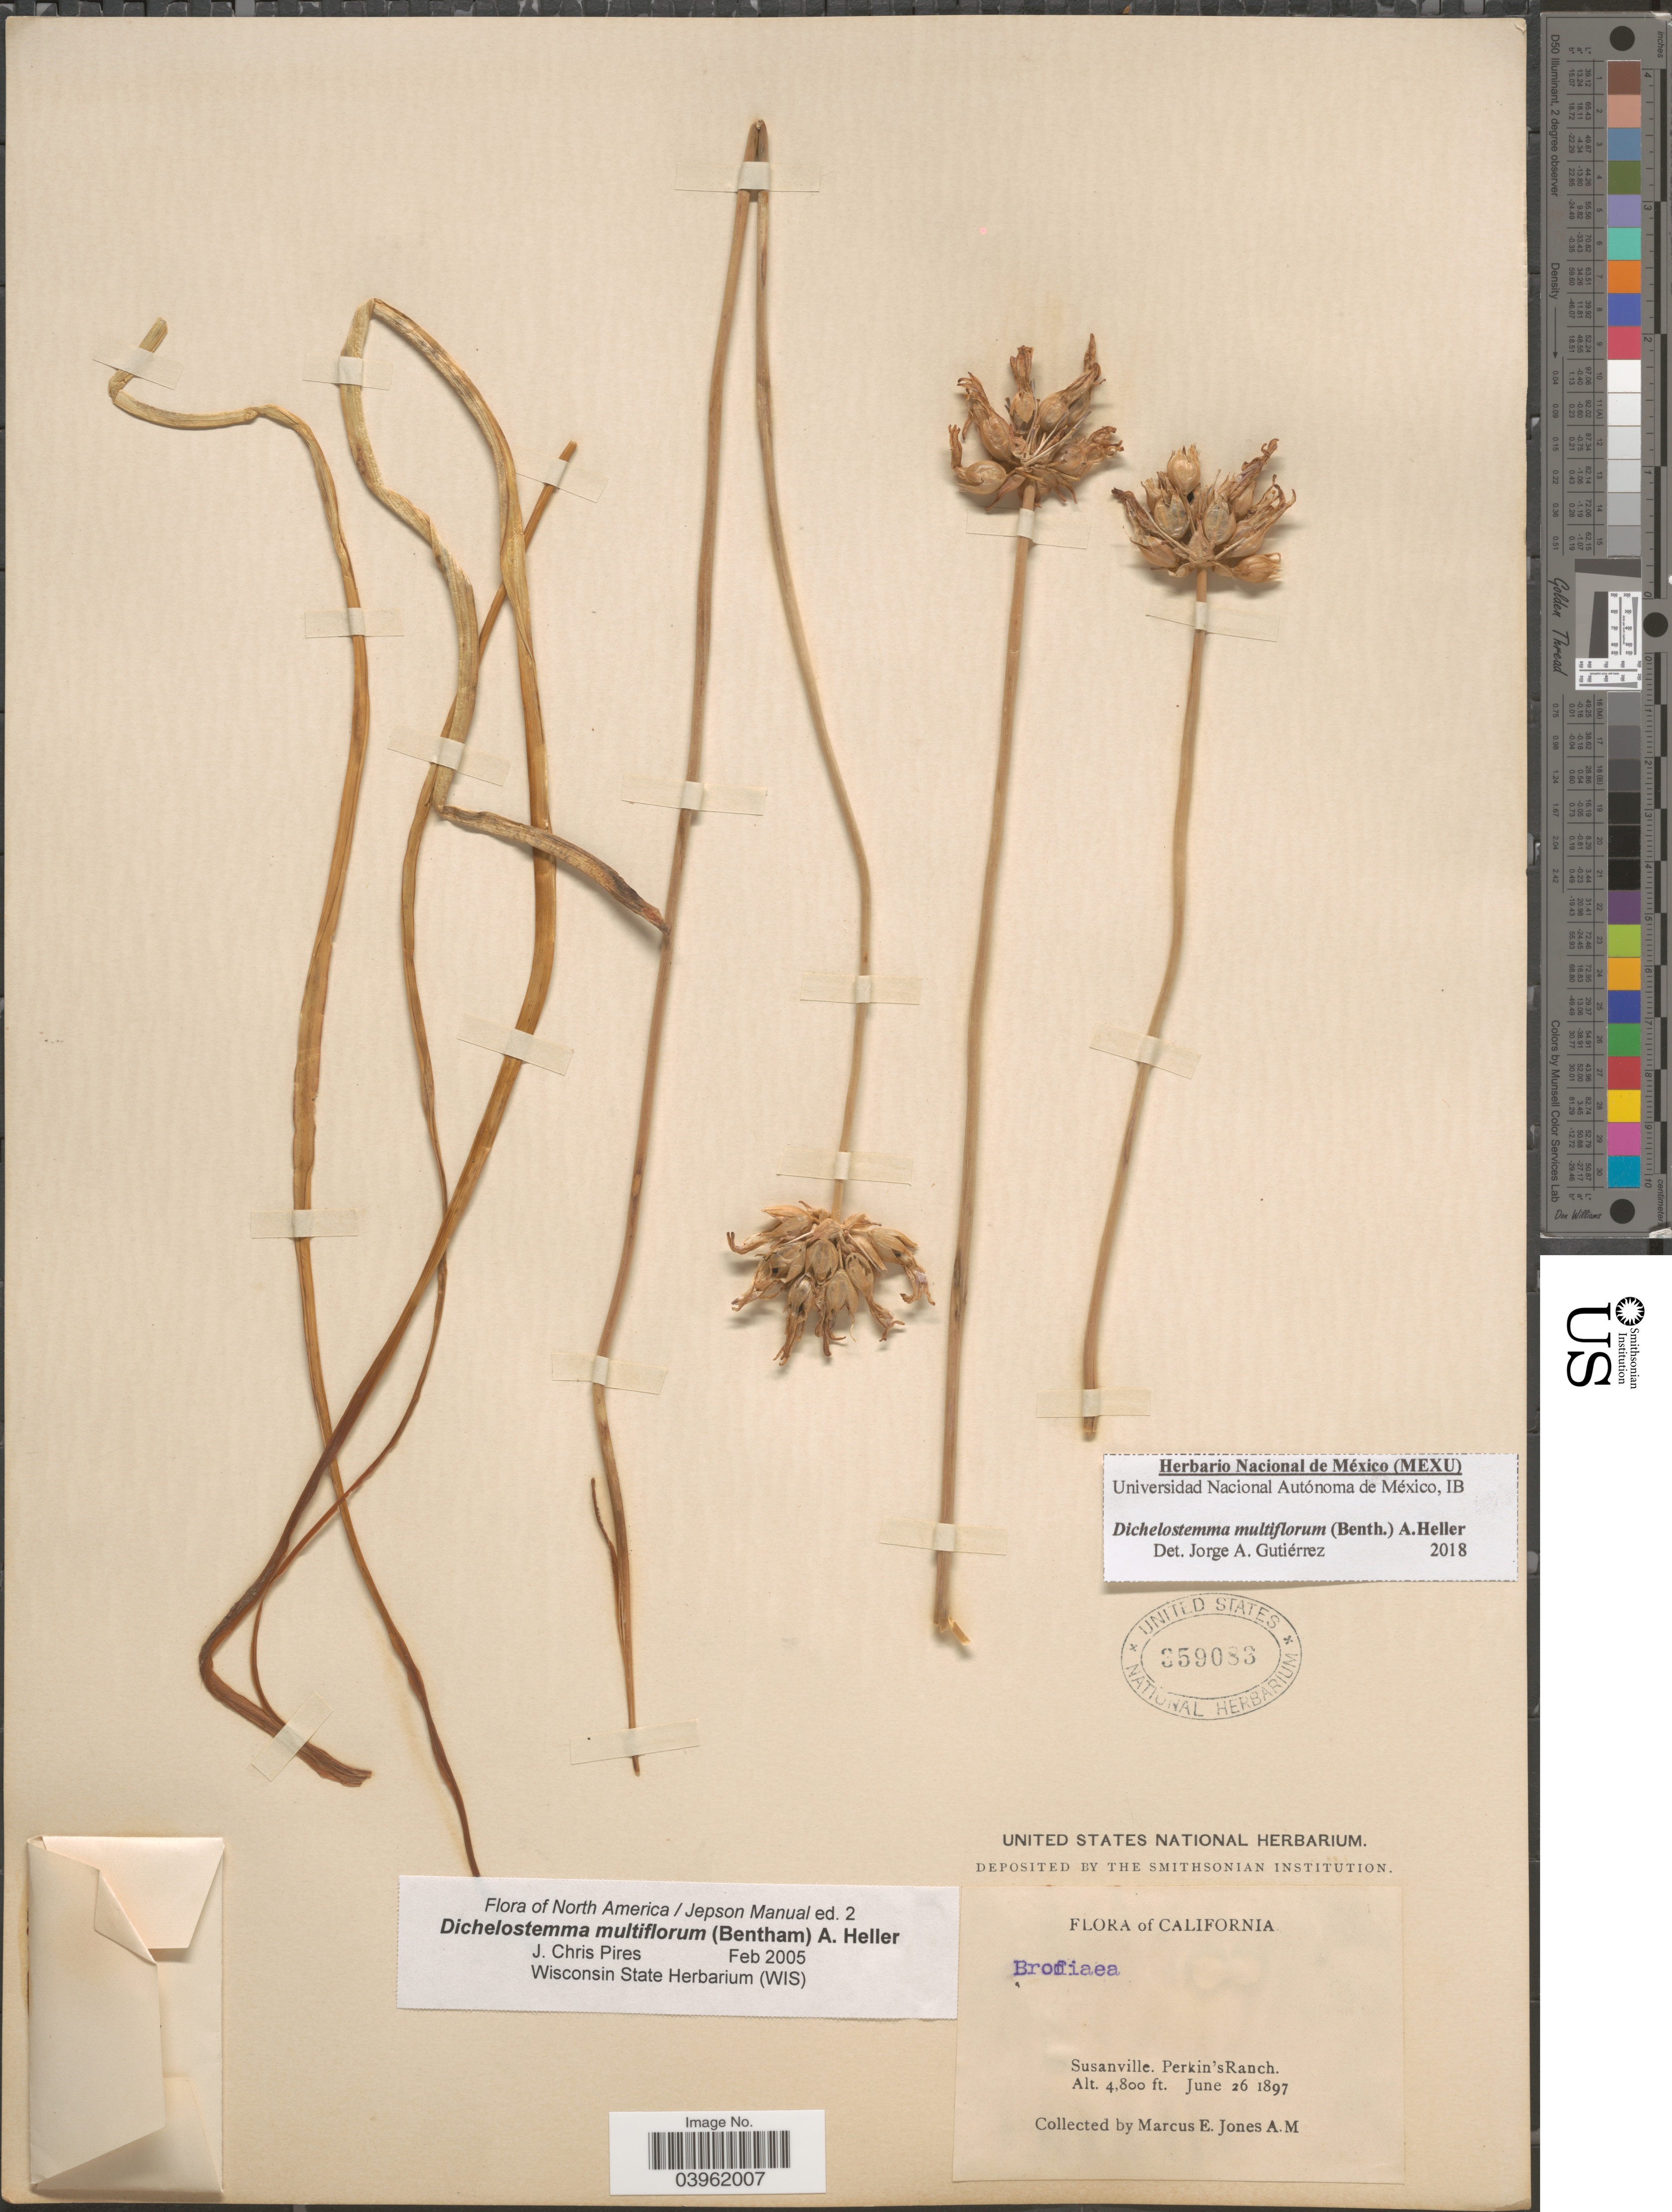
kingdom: Plantae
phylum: Tracheophyta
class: Liliopsida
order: Asparagales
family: Asparagaceae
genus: Dichelostemma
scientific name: Dichelostemma multiflorum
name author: (Benth.) A. Heller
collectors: M. E. Jones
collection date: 1897-06-26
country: United States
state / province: California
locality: Susanville. Perkin's Ranch.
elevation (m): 1463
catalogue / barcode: US 359083